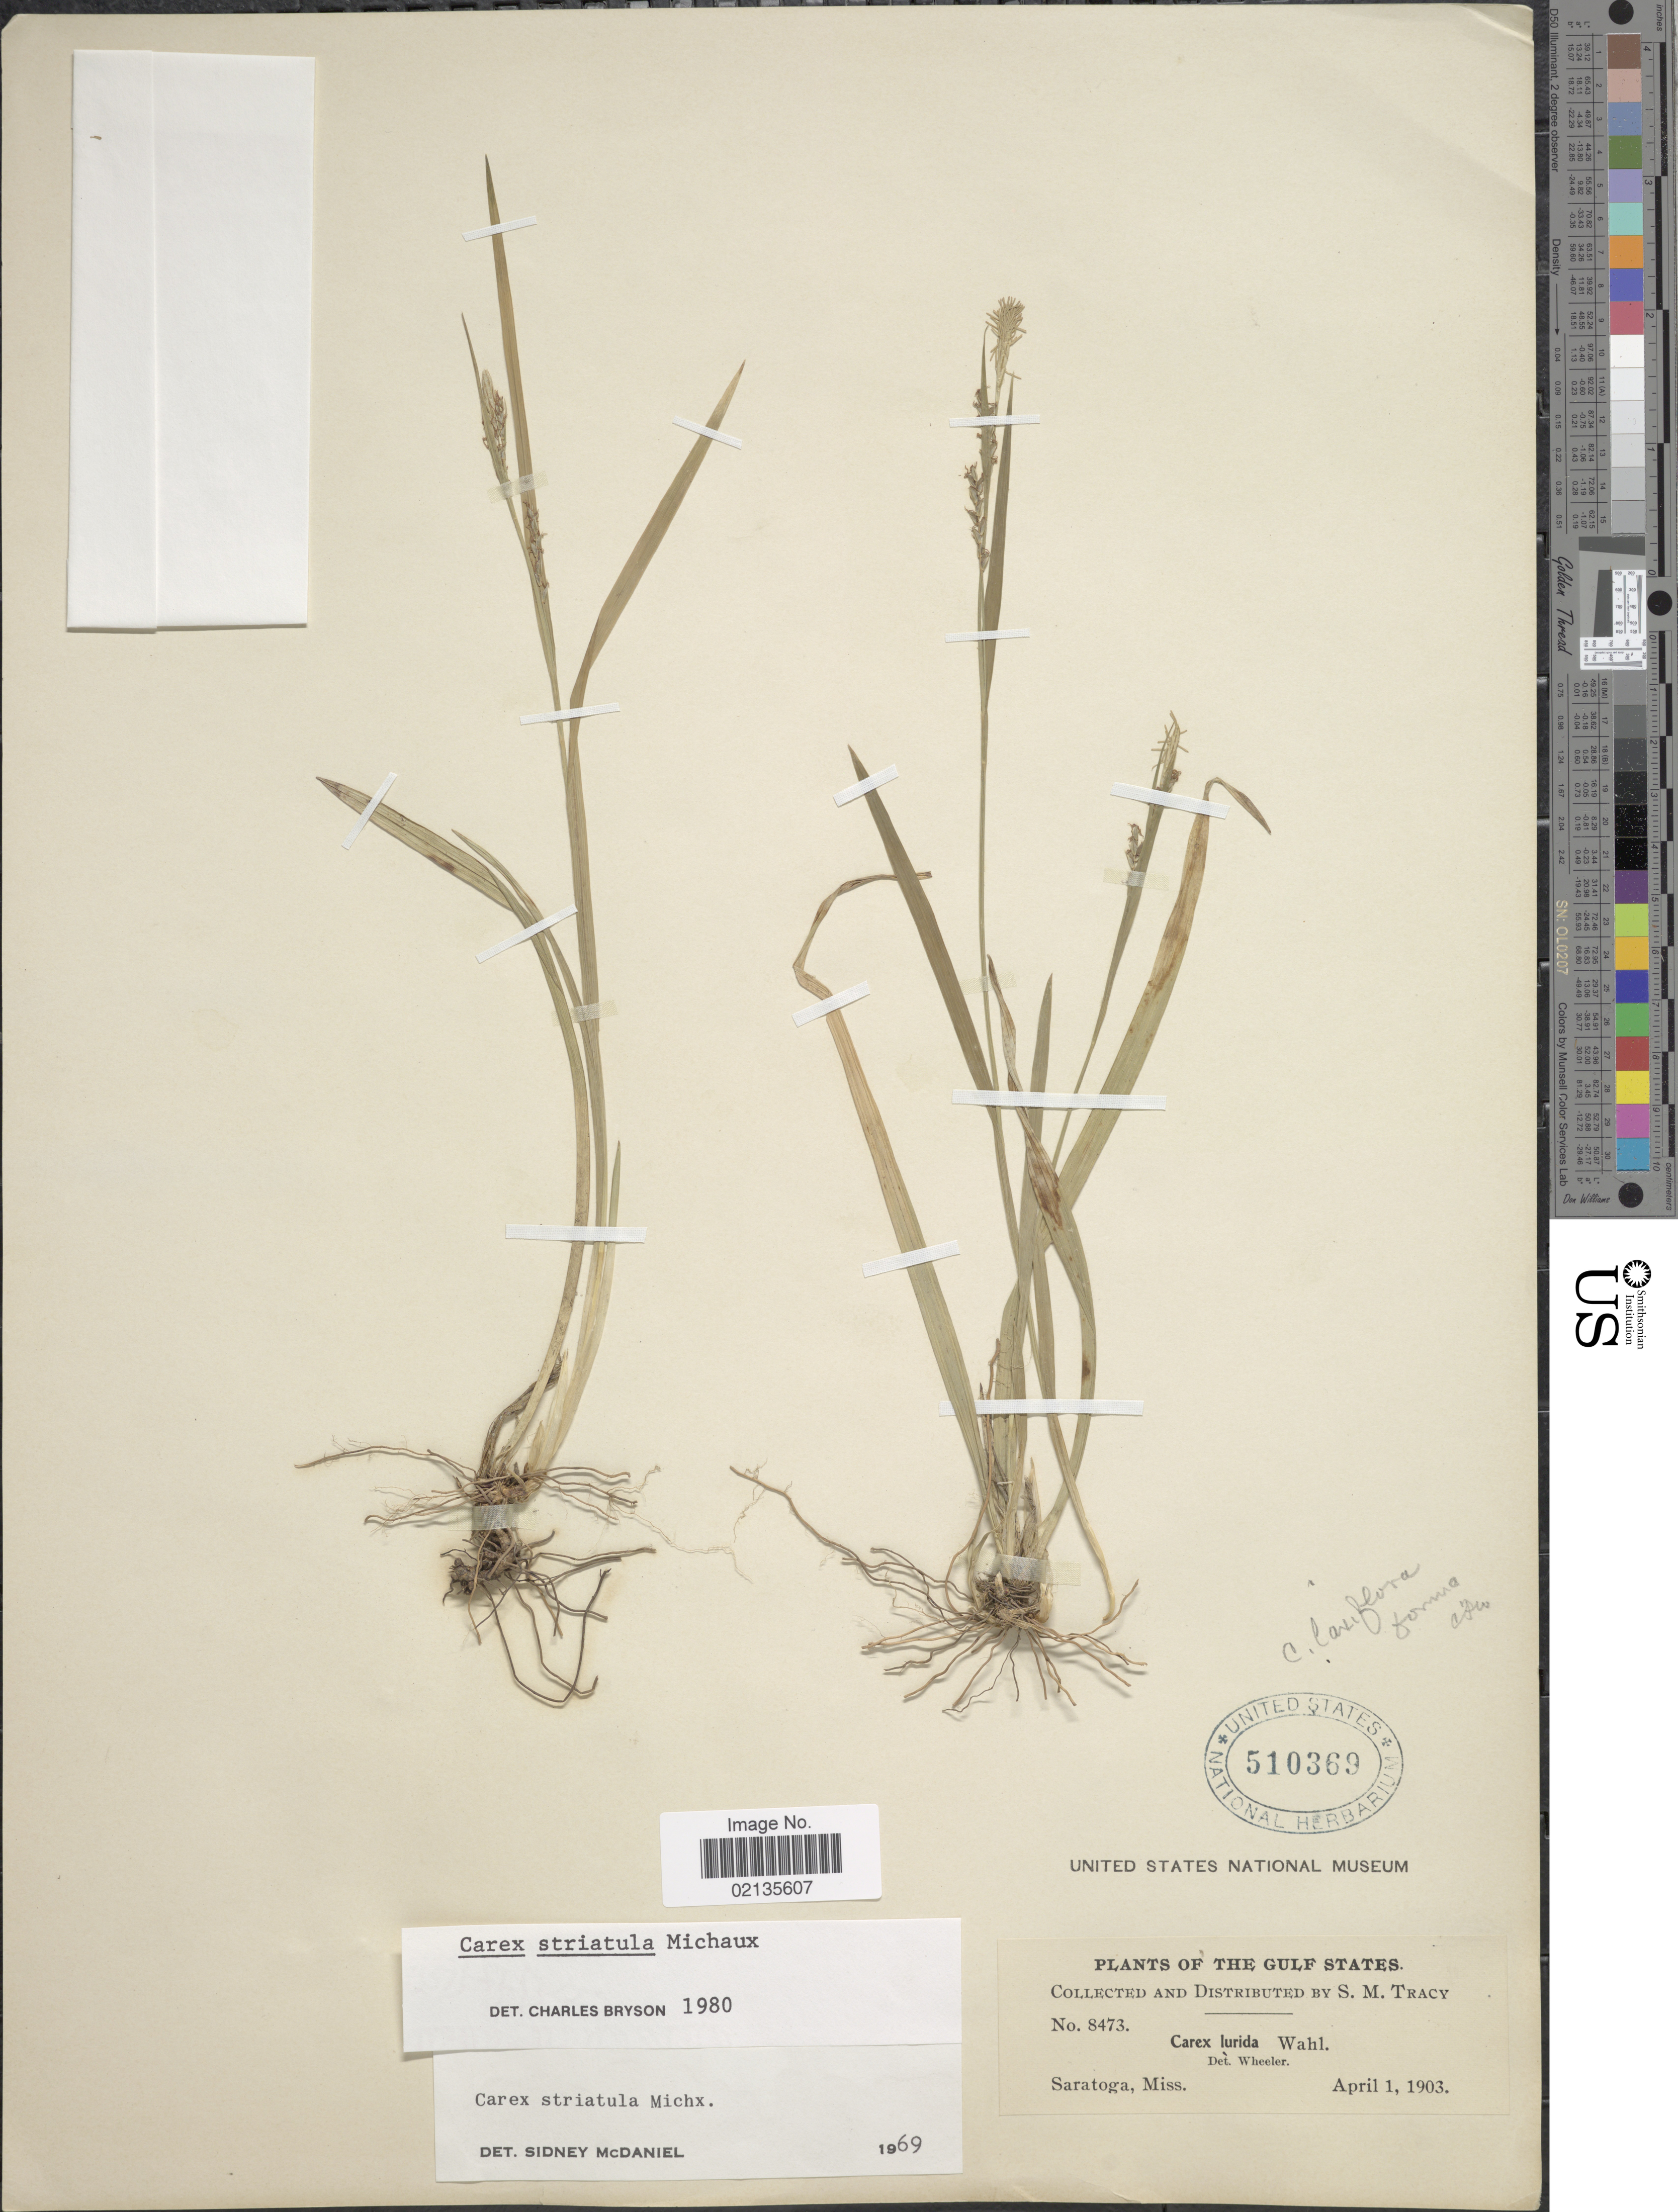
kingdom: Plantae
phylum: Tracheophyta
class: Liliopsida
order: Poales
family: Cyperaceae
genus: Carex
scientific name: Carex striatula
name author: Michx.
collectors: S. M. Tracy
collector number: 8437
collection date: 1903-04-01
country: United States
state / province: Mississippi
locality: Gulf States, Saratoga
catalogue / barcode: US 510369